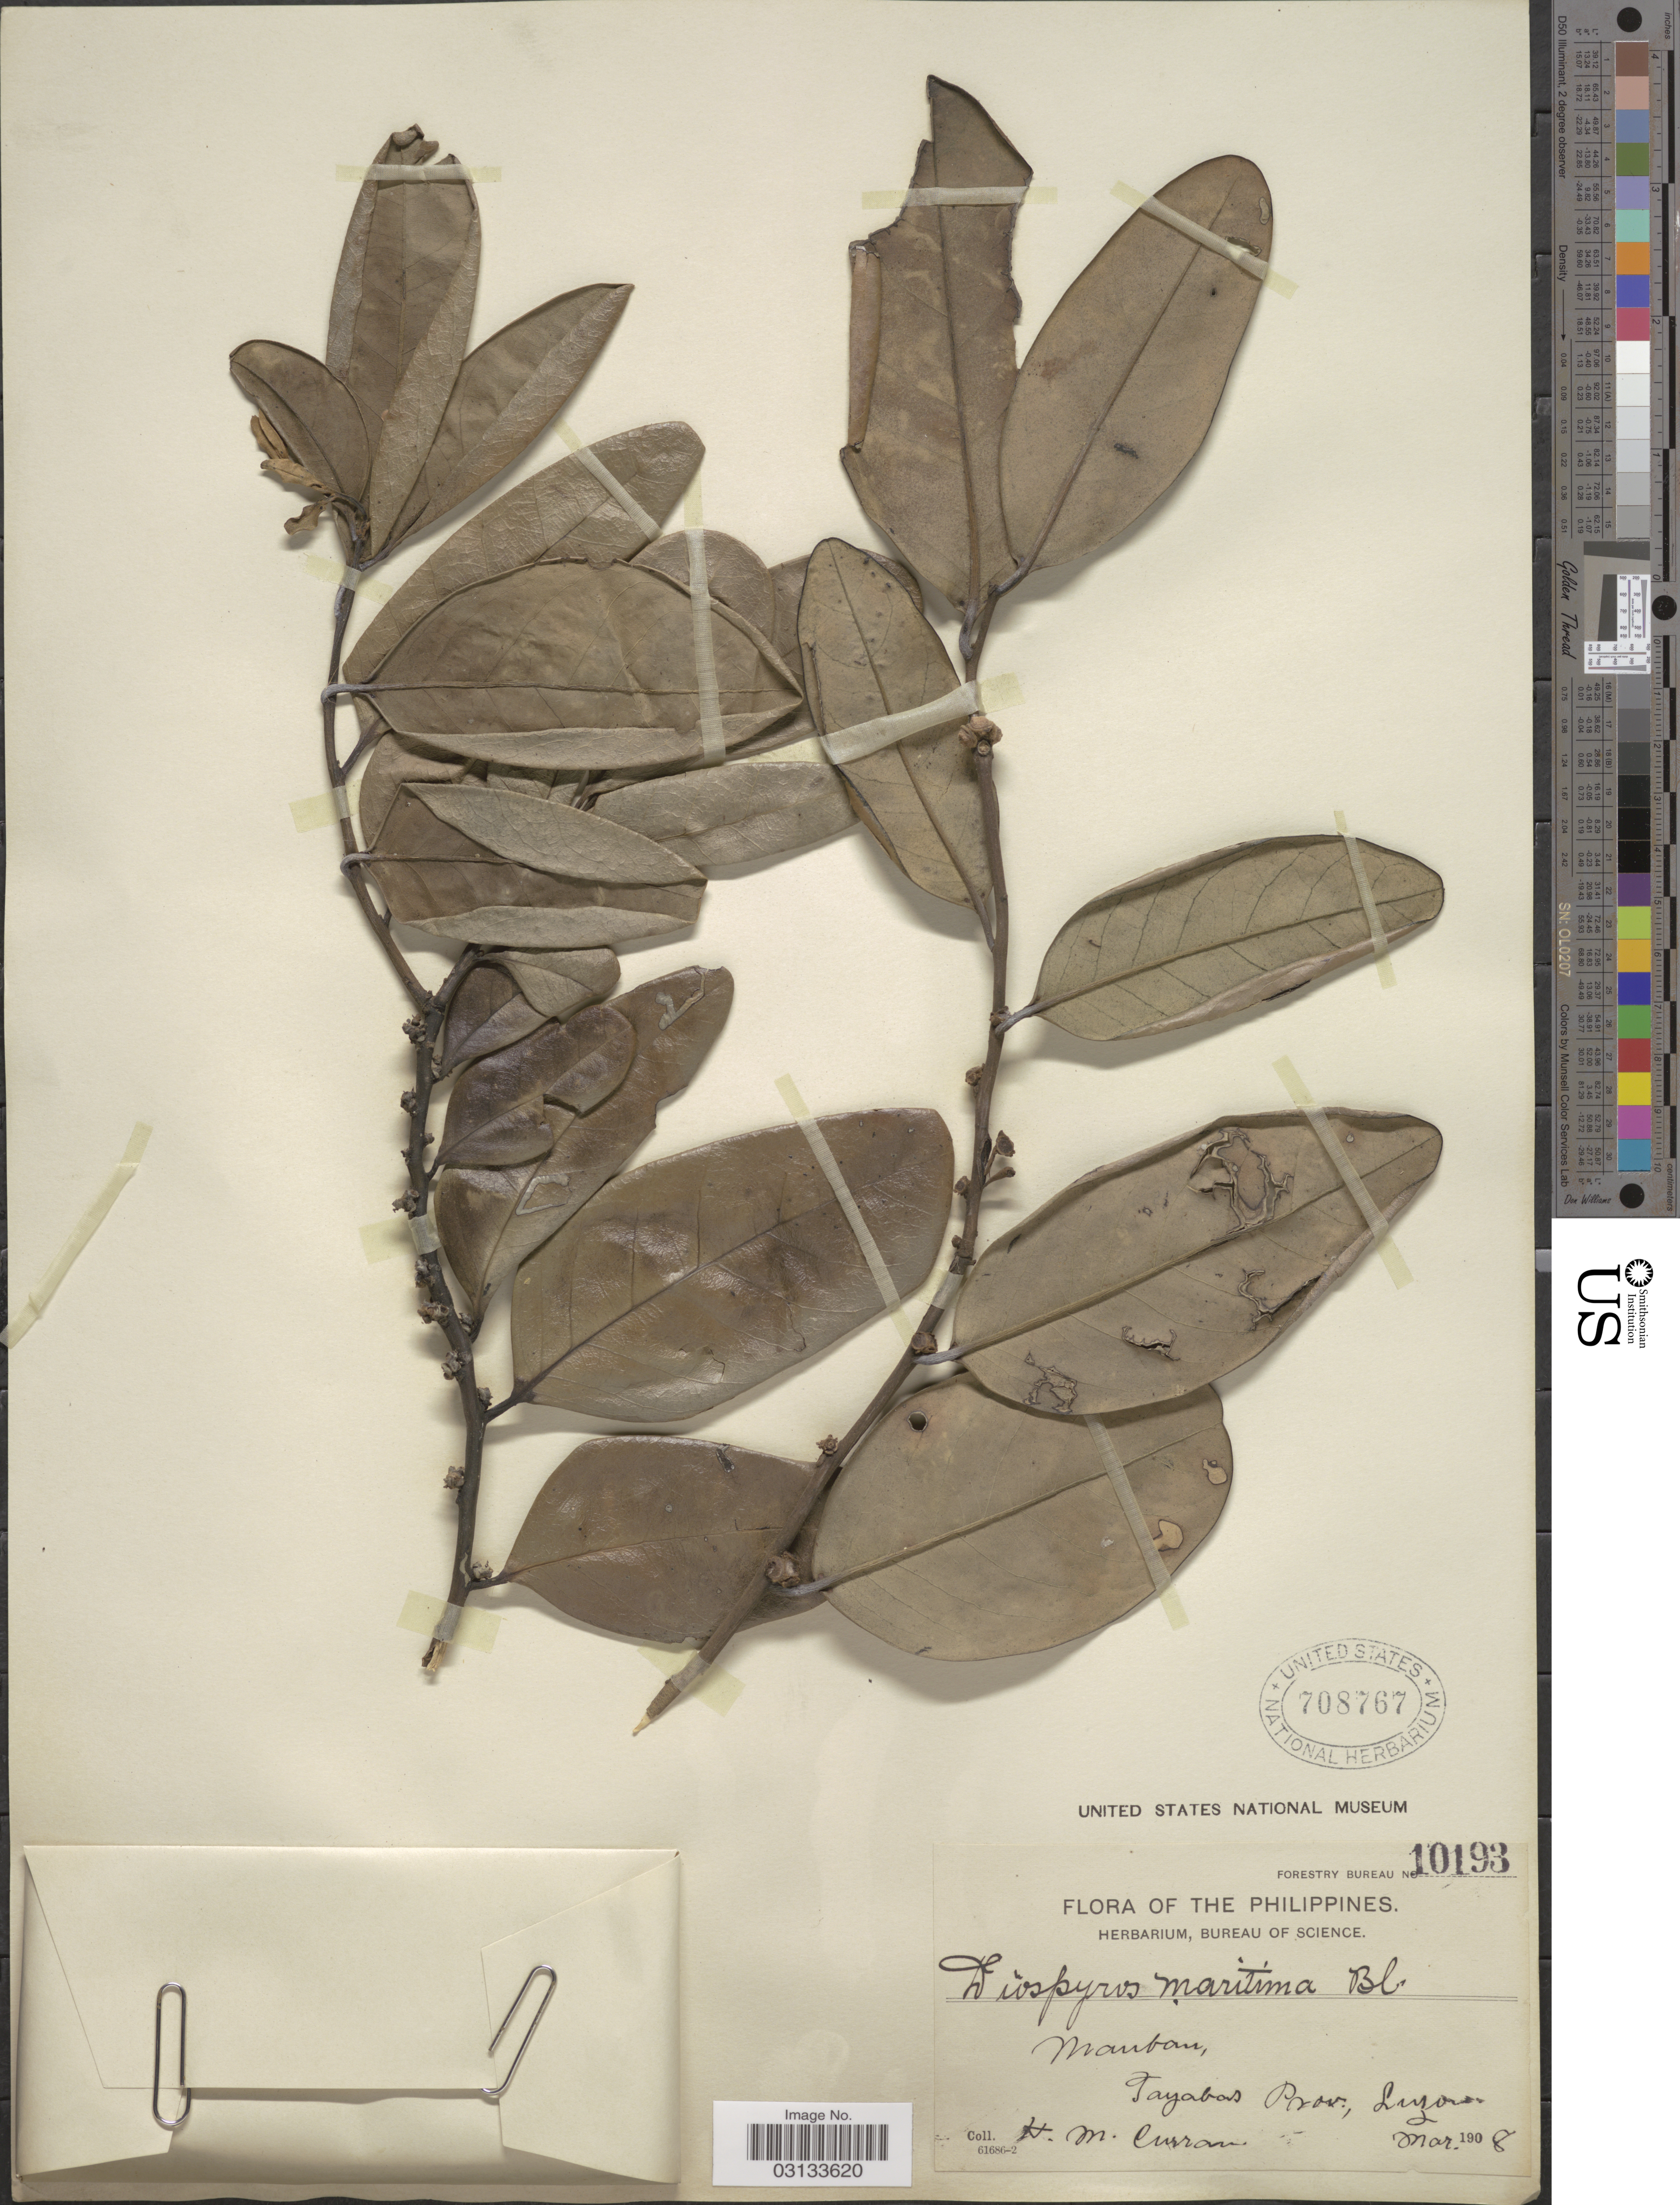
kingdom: Plantae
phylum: Tracheophyta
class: Magnoliopsida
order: Ericales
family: Ebenaceae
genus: Diospyros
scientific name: Diospyros maritima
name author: Blume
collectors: H. M. Curran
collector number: Forestry Bureau 10193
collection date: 1908-03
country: Philippines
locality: Manban, Tayabas Prov., Luzon.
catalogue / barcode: US 708767